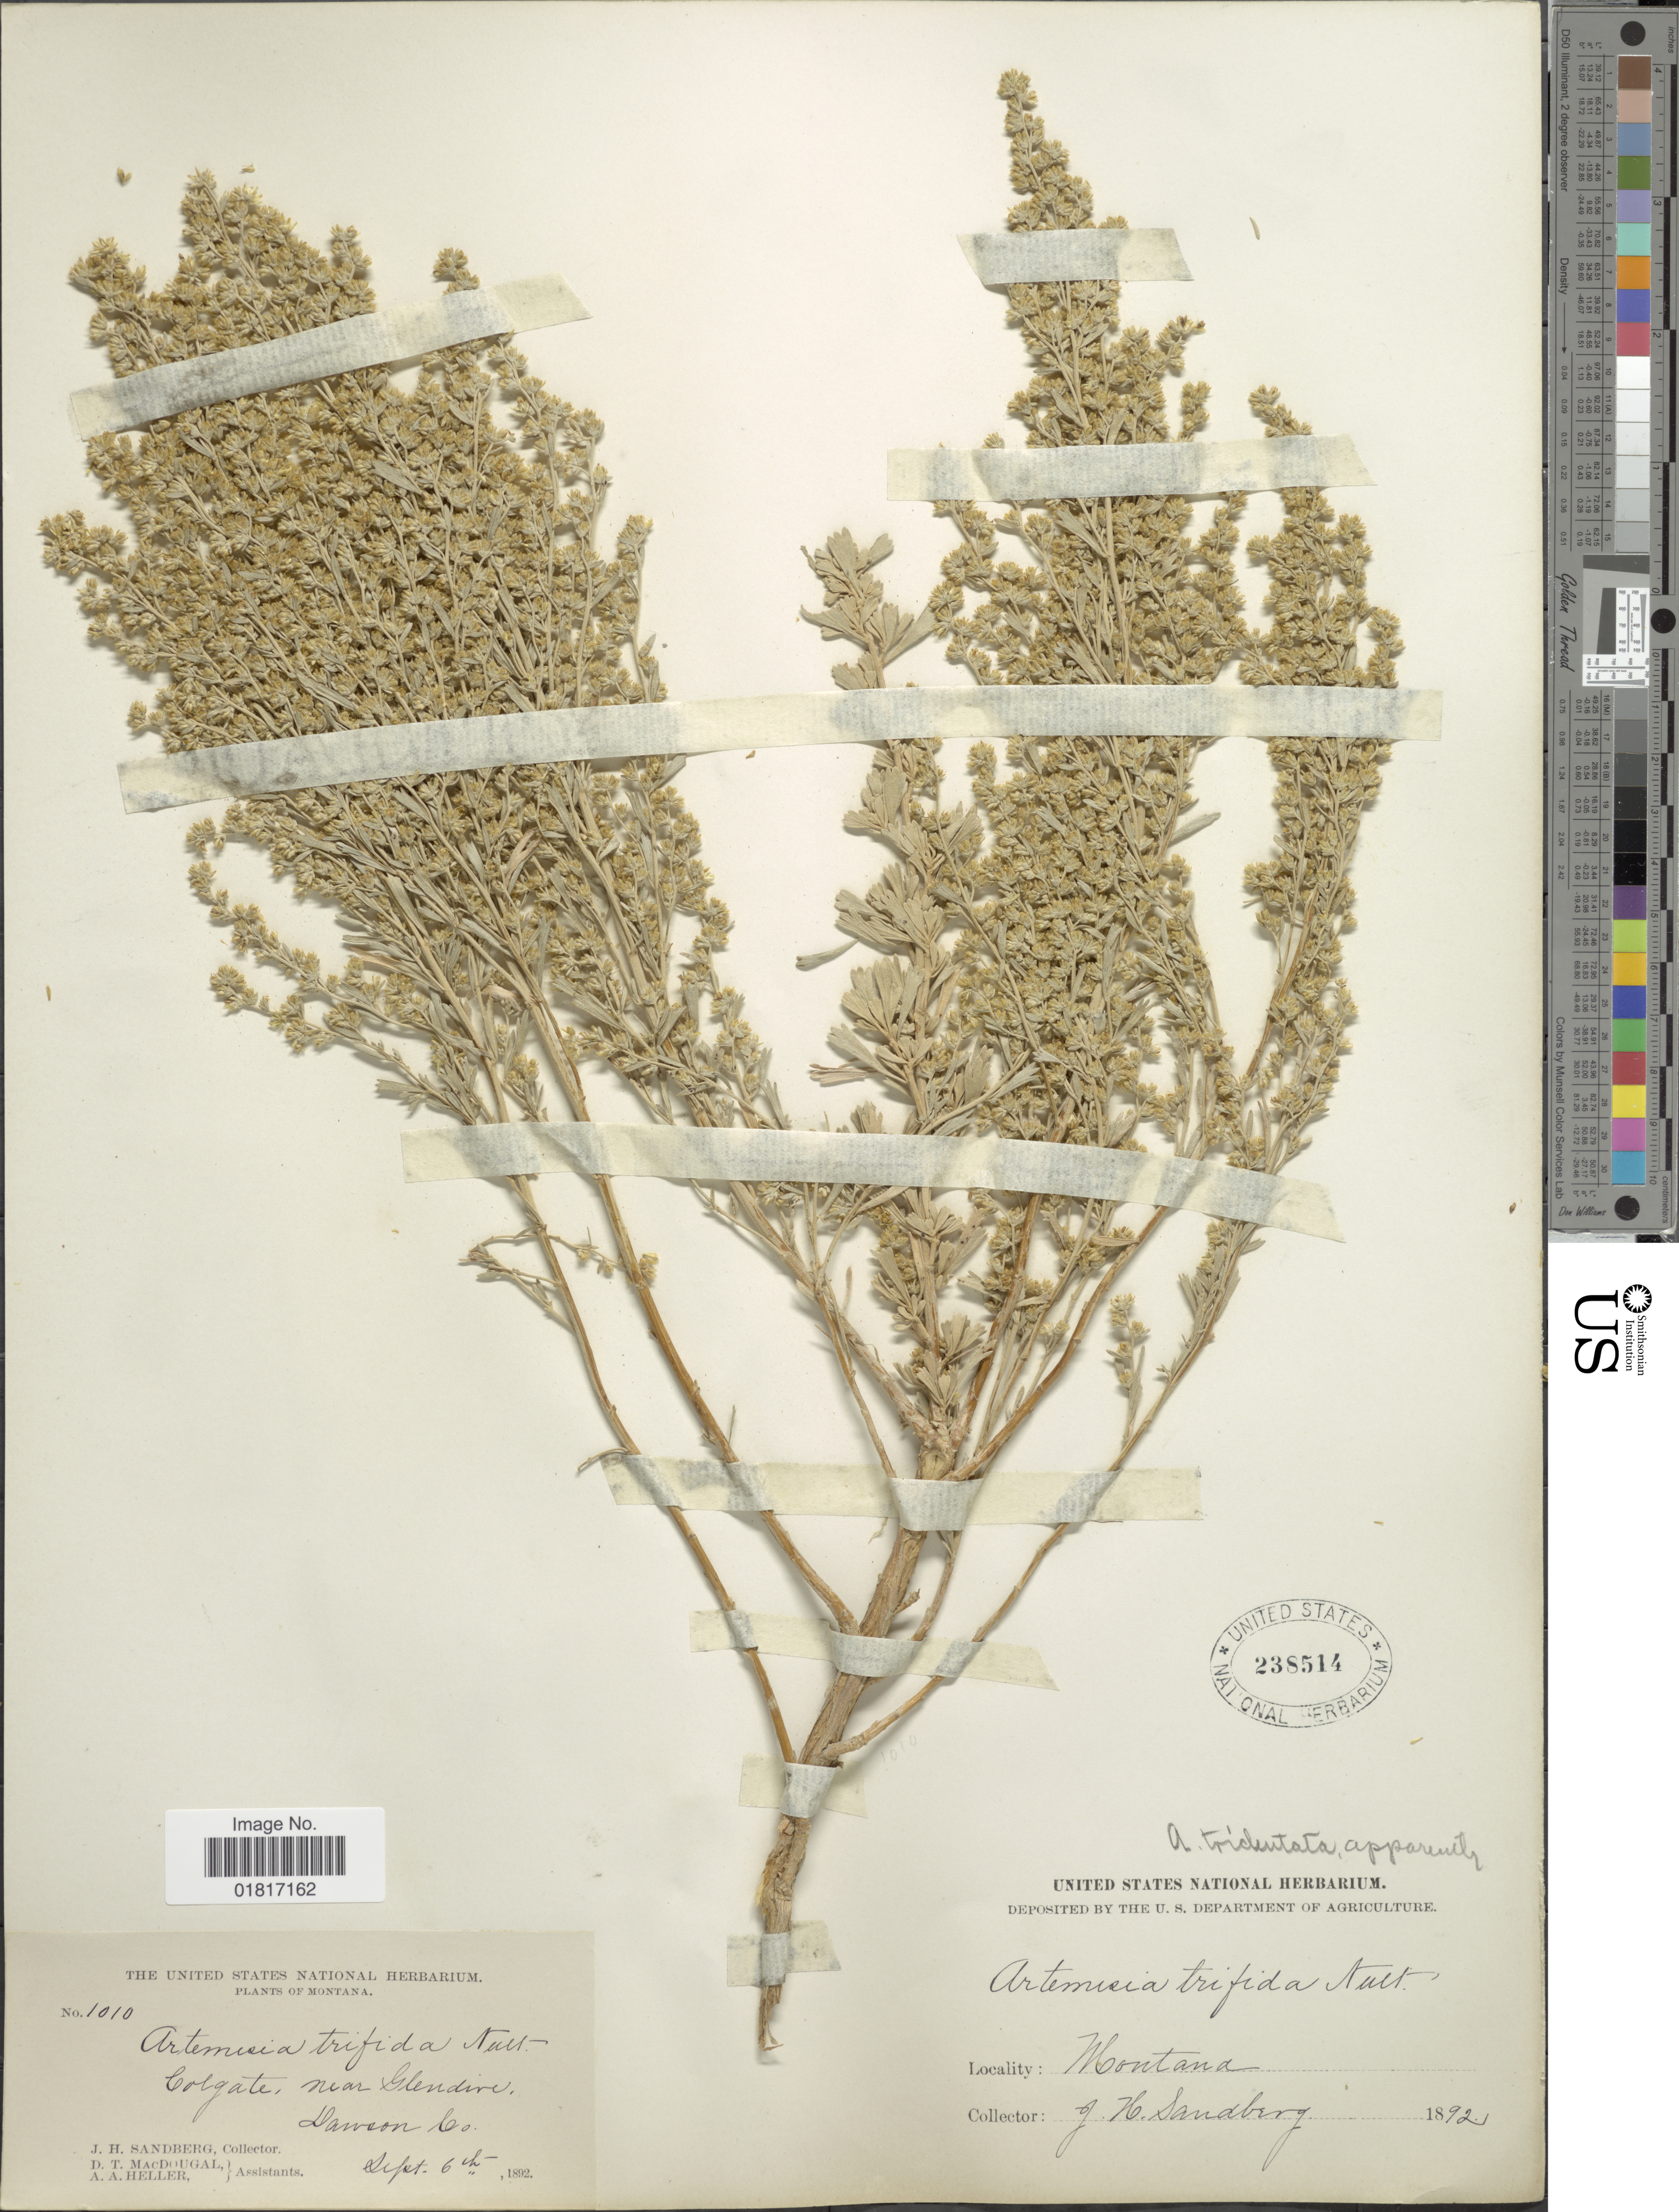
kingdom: Plantae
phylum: Tracheophyta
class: Magnoliopsida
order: Asterales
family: Asteraceae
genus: Artemisia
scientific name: Artemisia tridentata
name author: Nutt.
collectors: J. H. Sandberg, D. T. MacDougal & A. A. Heller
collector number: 1010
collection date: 1892-09-06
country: United States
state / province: Montana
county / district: Dawson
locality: Colgate, near Glendire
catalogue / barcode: US 238514